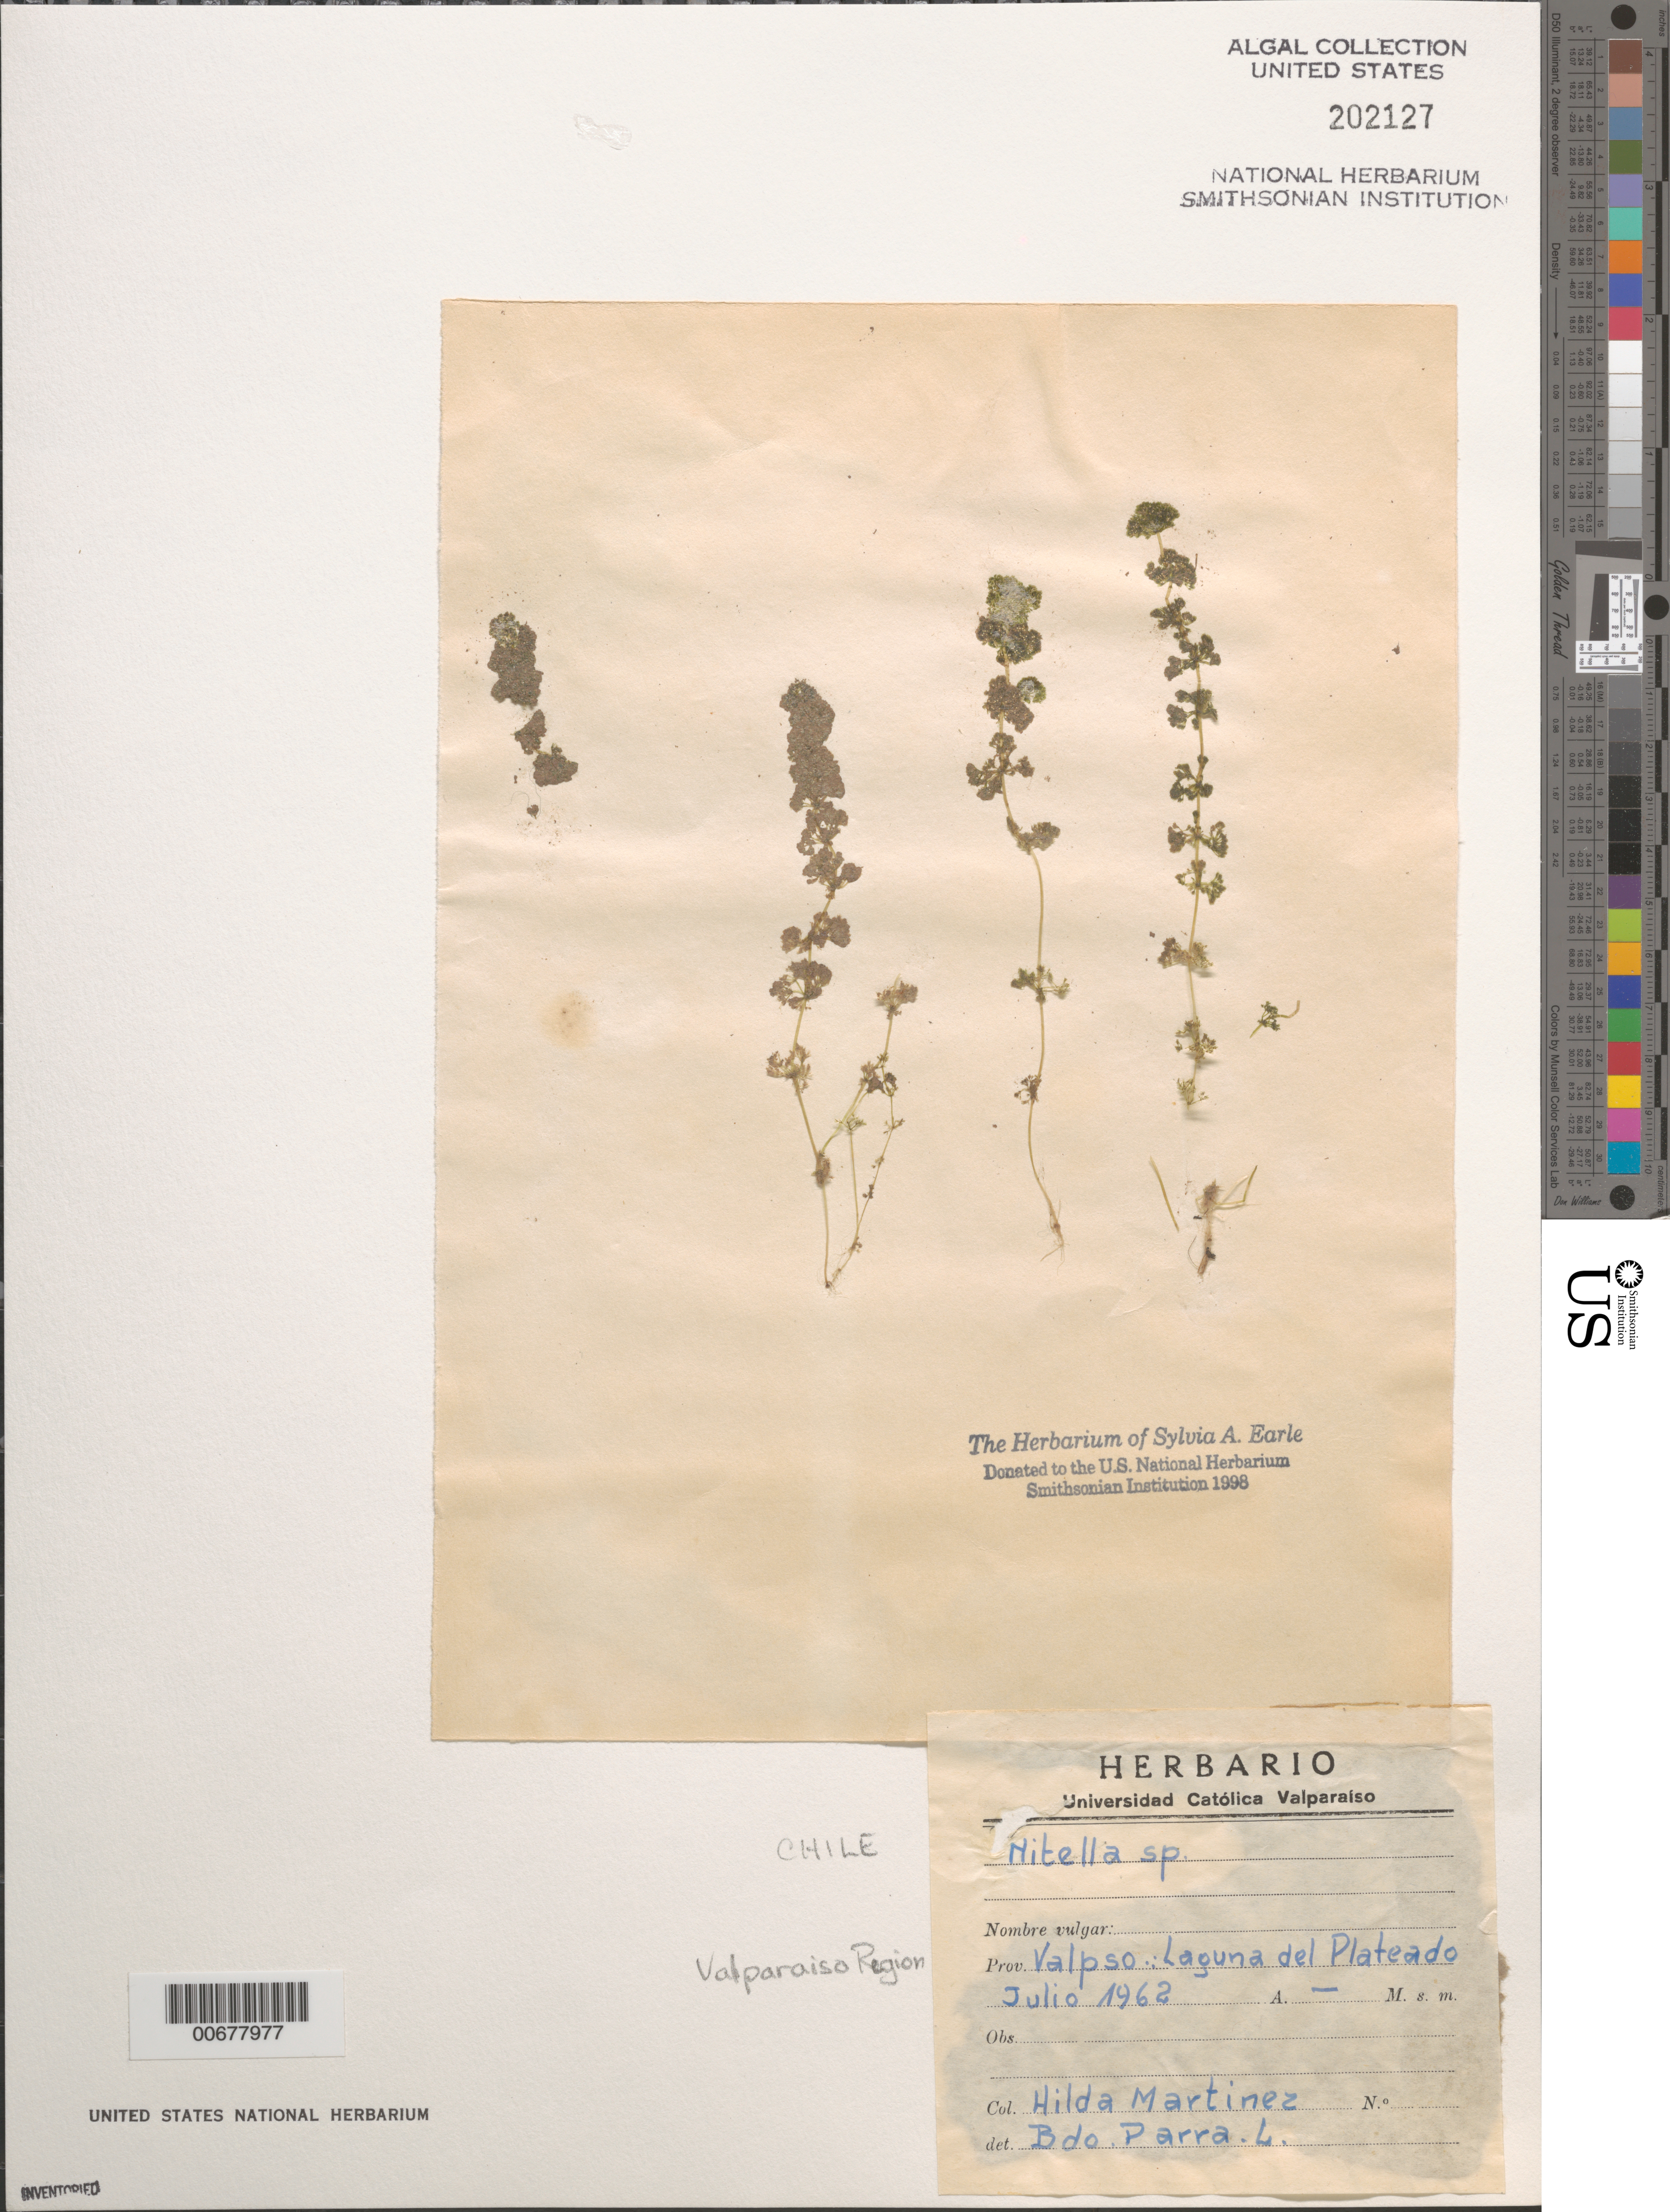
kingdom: Plantae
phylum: Charophyta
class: Charophyceae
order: Charales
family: Characeae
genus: Nitella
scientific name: Nitella sp.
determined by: Parra L., Bernardo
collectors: H. Martinez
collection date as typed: Jul 1962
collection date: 1962-07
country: Chile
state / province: Valparaíso (V)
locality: Laguna del Plateado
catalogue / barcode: US 202127